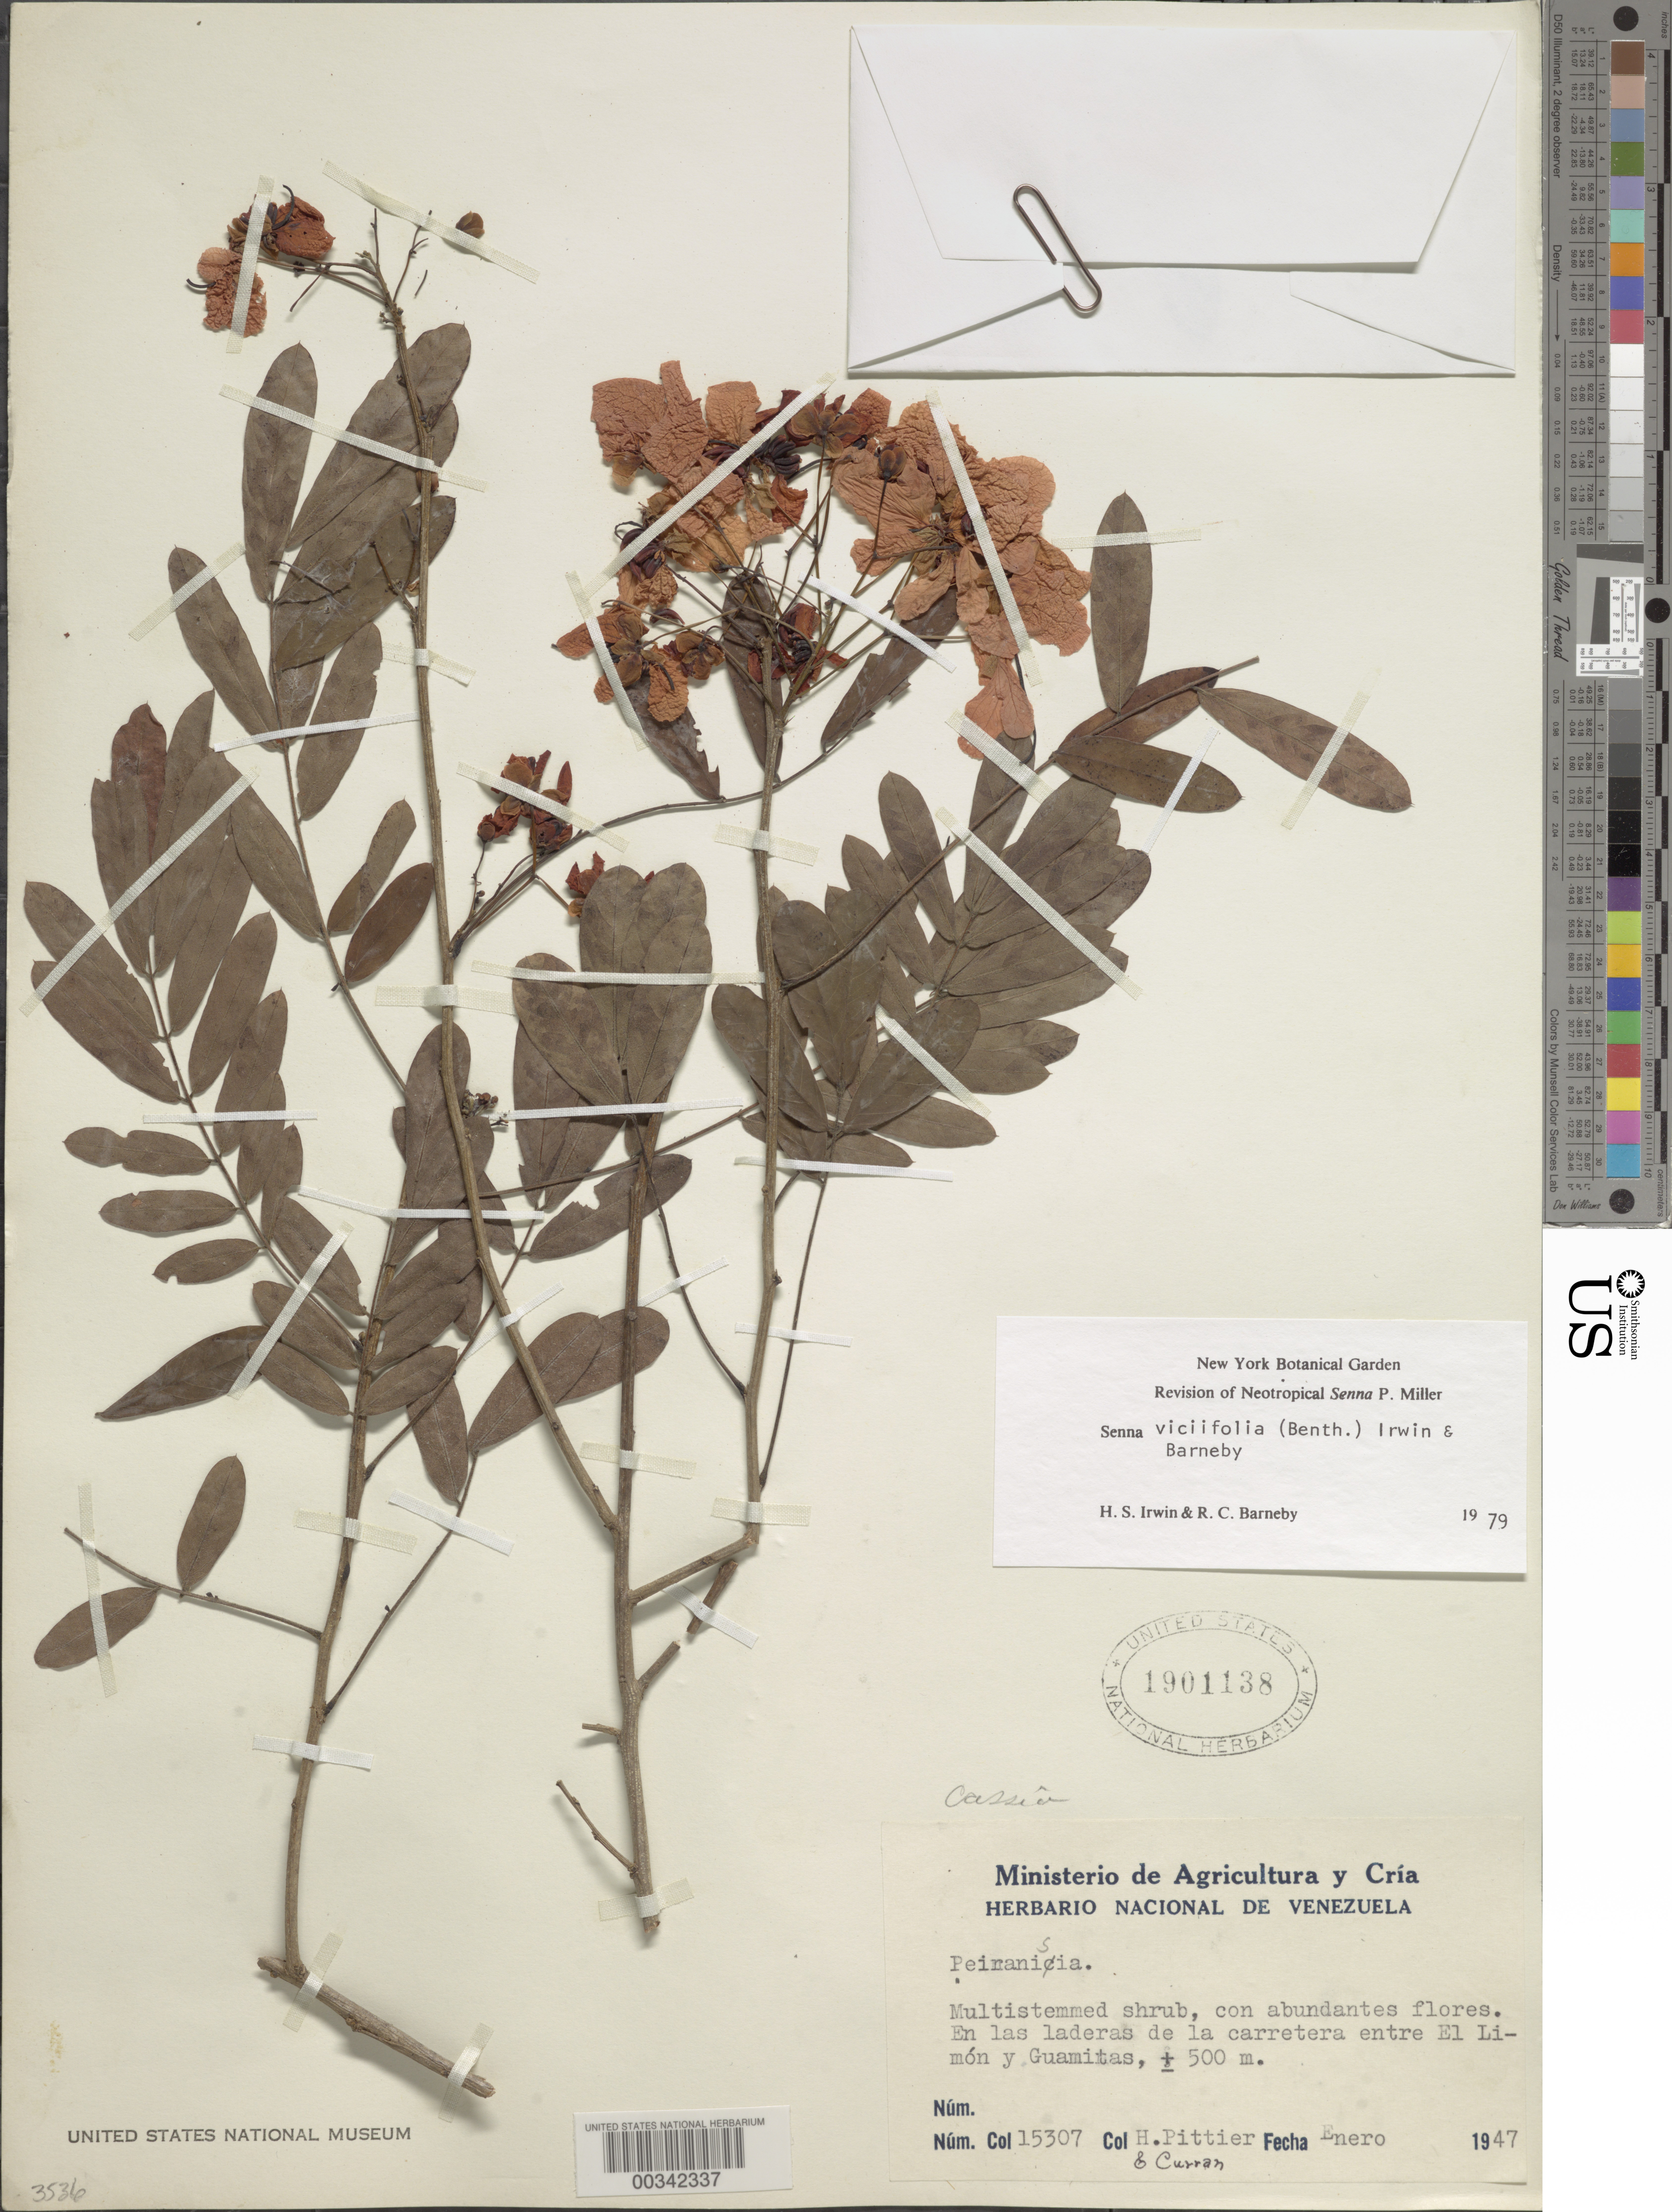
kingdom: Plantae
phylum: Tracheophyta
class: Magnoliopsida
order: Fabales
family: Fabaceae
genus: Senna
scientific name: Senna viciifolia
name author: (Benth.) H.S. Irwin & Barneby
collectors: H. F. Pittier & H. M. Curran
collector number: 15307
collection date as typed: Jan 1947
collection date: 1947-01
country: Venezuela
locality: La carretera entre el limon y guamitas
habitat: Las laderas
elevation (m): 500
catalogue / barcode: US 1901138